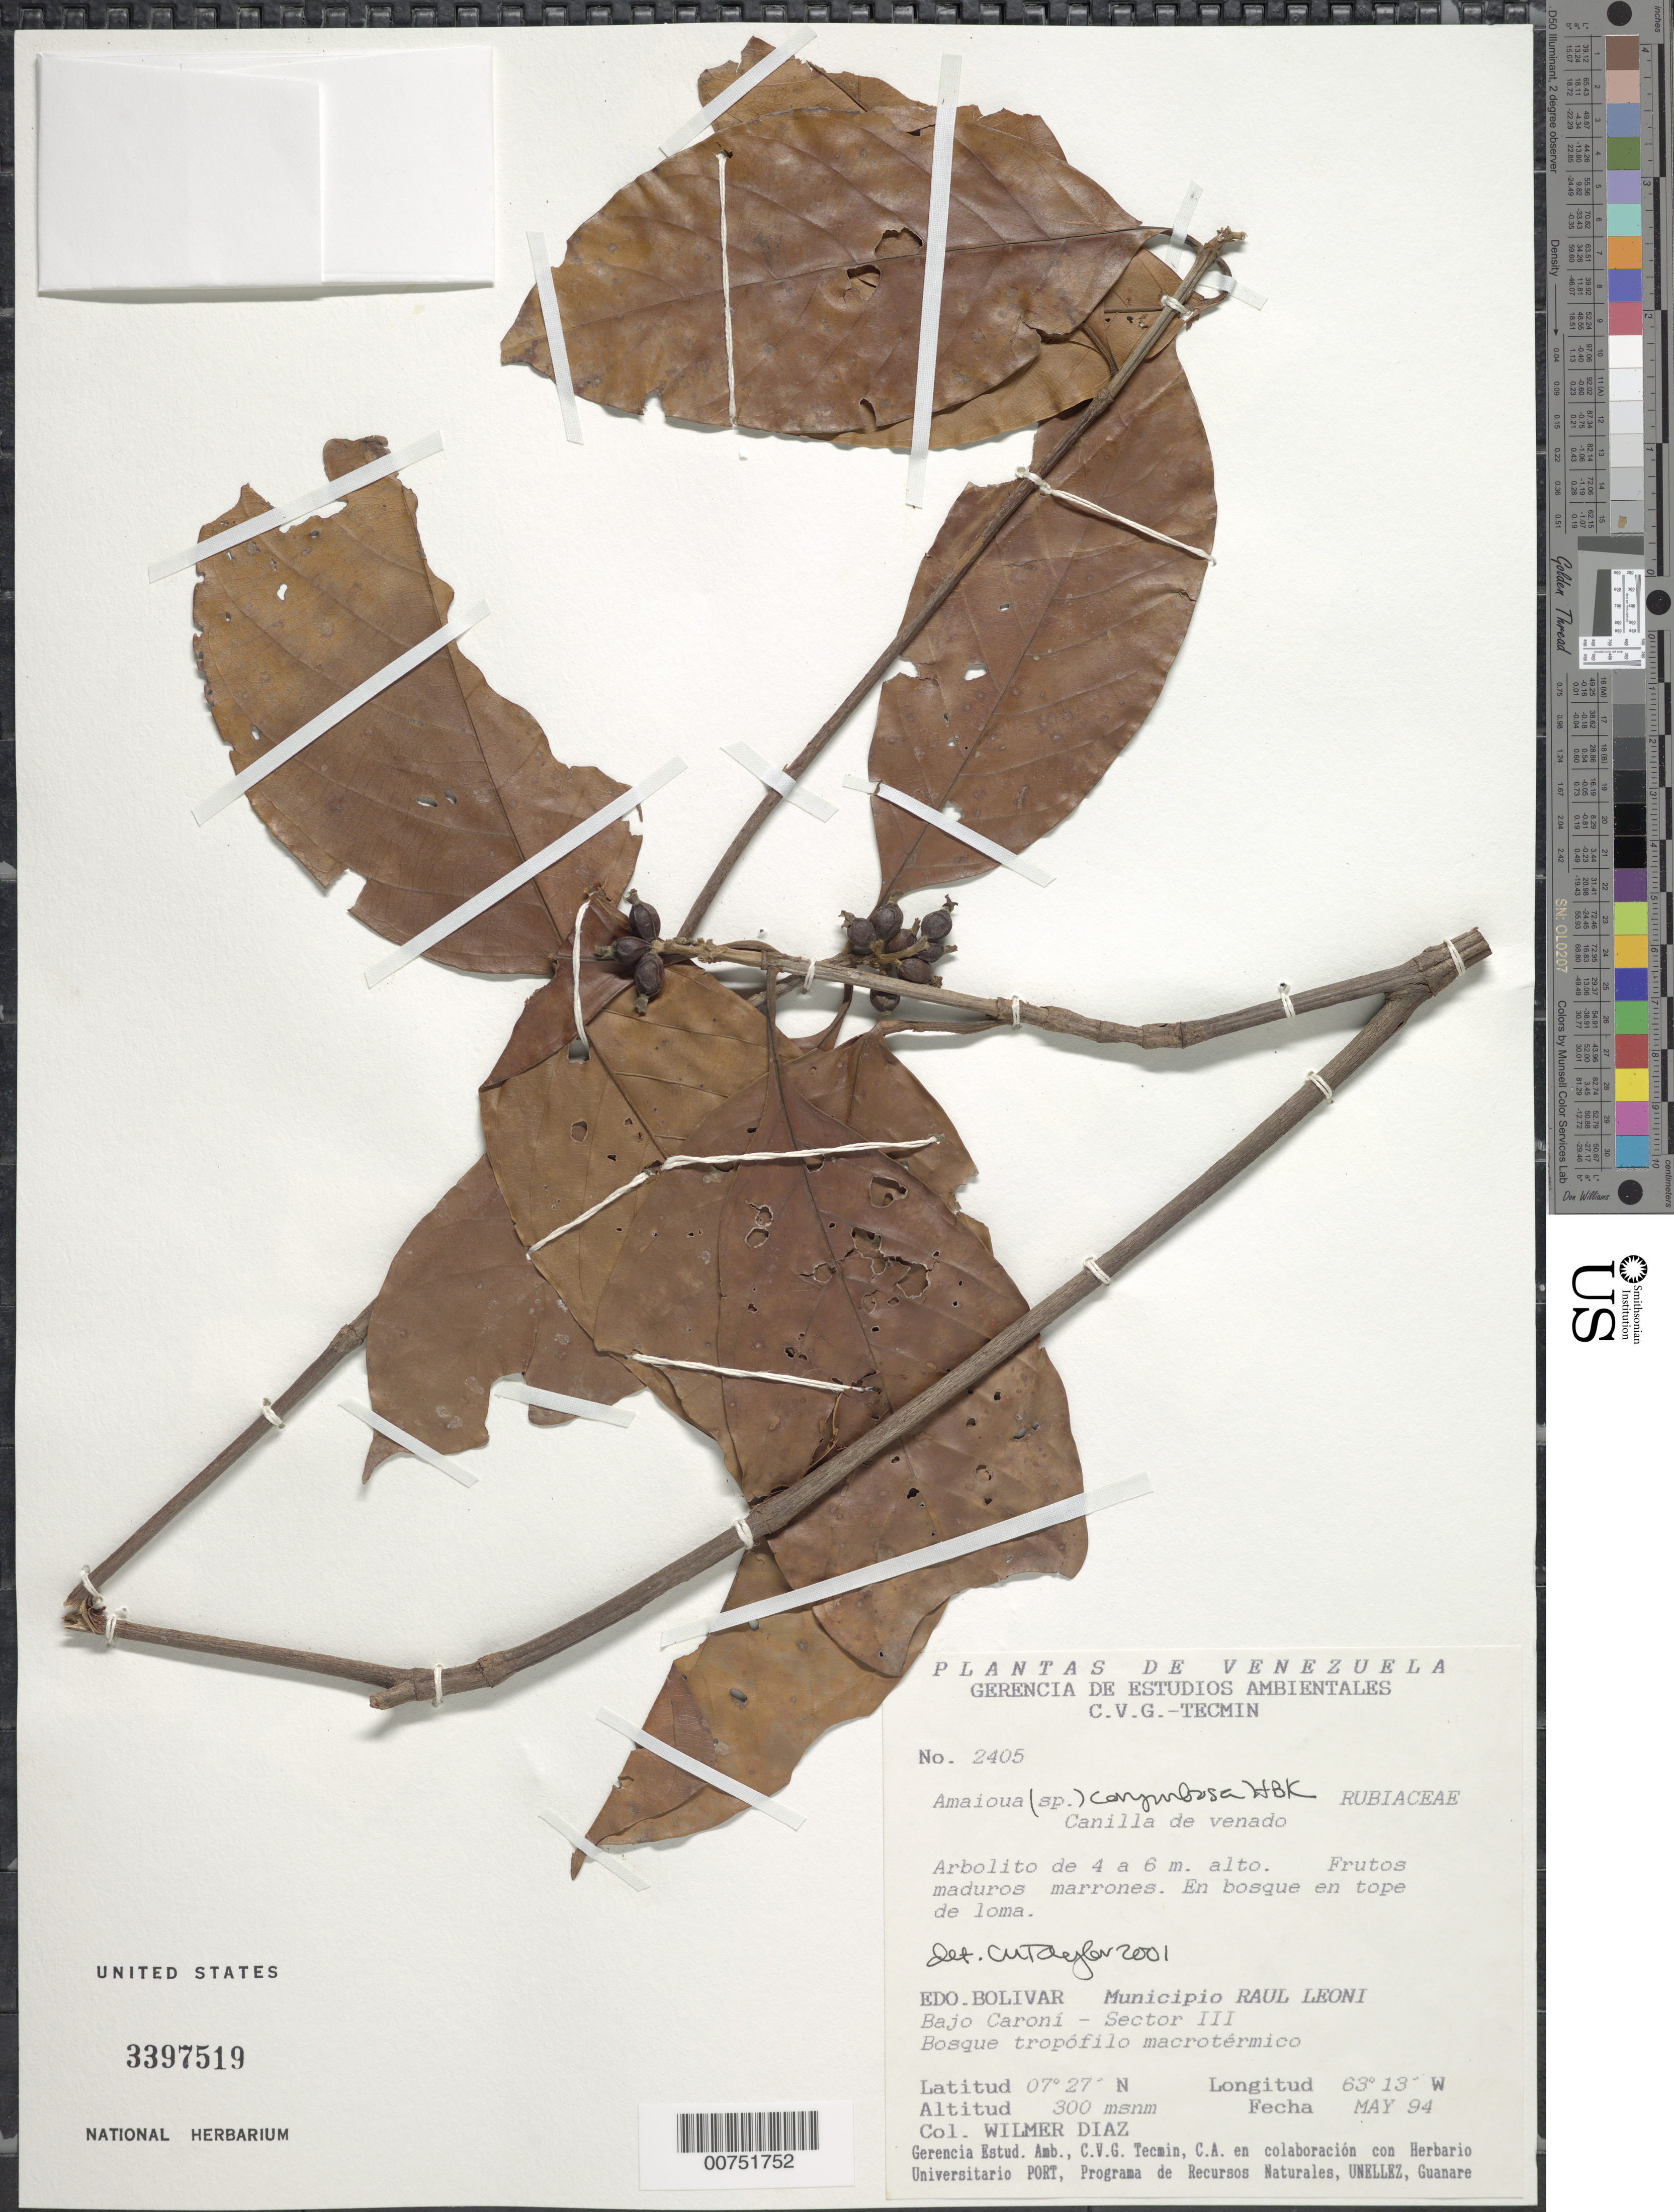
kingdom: Plantae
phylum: Tracheophyta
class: Magnoliopsida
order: Gentianales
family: Rubiaceae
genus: Amaioua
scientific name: Amaioua corymbosa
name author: Kunth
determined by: Taylor, Charlotte M.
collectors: W. Díaz P.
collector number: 2405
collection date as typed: May-94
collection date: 1994-05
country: Venezuela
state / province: Bolívar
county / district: Angostura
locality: Mun. Raúl Leoni [=Angostura], Bajo Caroní, Sector III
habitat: Bosque en tope de loma; bosque tropofilo macrotermico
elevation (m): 300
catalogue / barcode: US 3397519